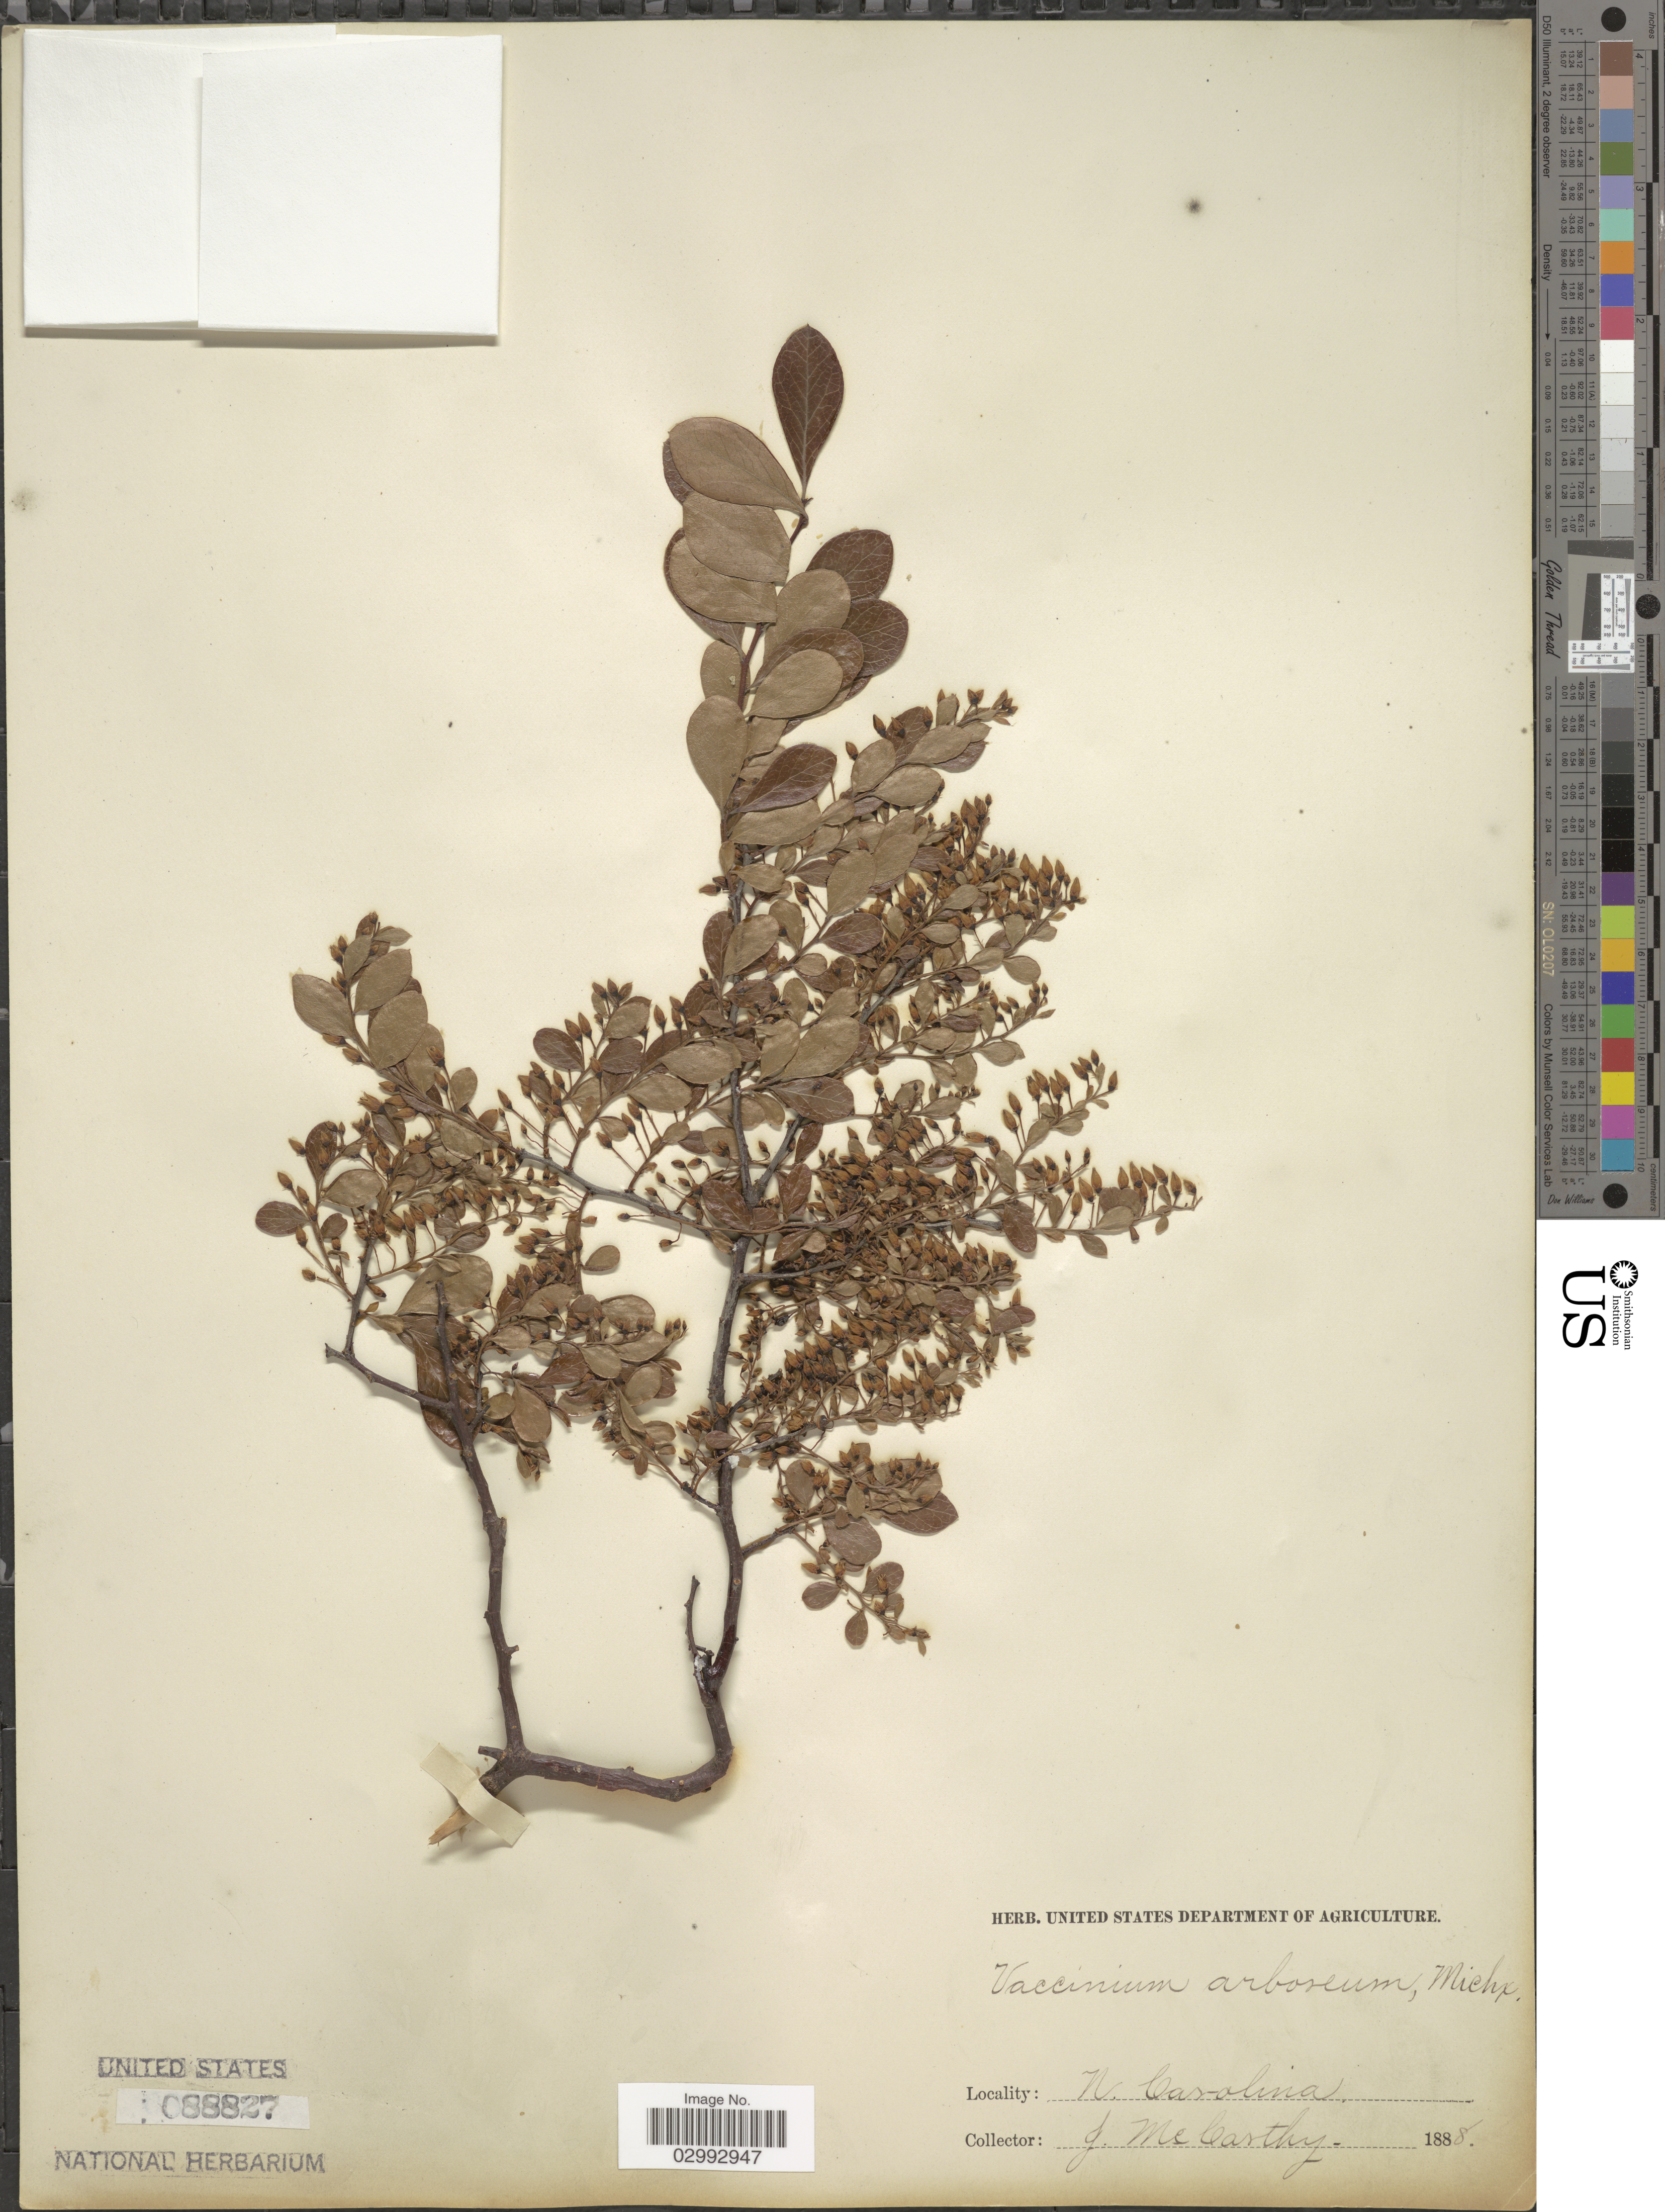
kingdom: Plantae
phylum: Tracheophyta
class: Magnoliopsida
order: Ericales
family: Ericaceae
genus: Batodendron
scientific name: Batodendron arboreum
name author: Nutt.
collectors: J. McCarthy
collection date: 1888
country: United States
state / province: North Carolina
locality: N. Carolina.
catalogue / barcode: US 88827